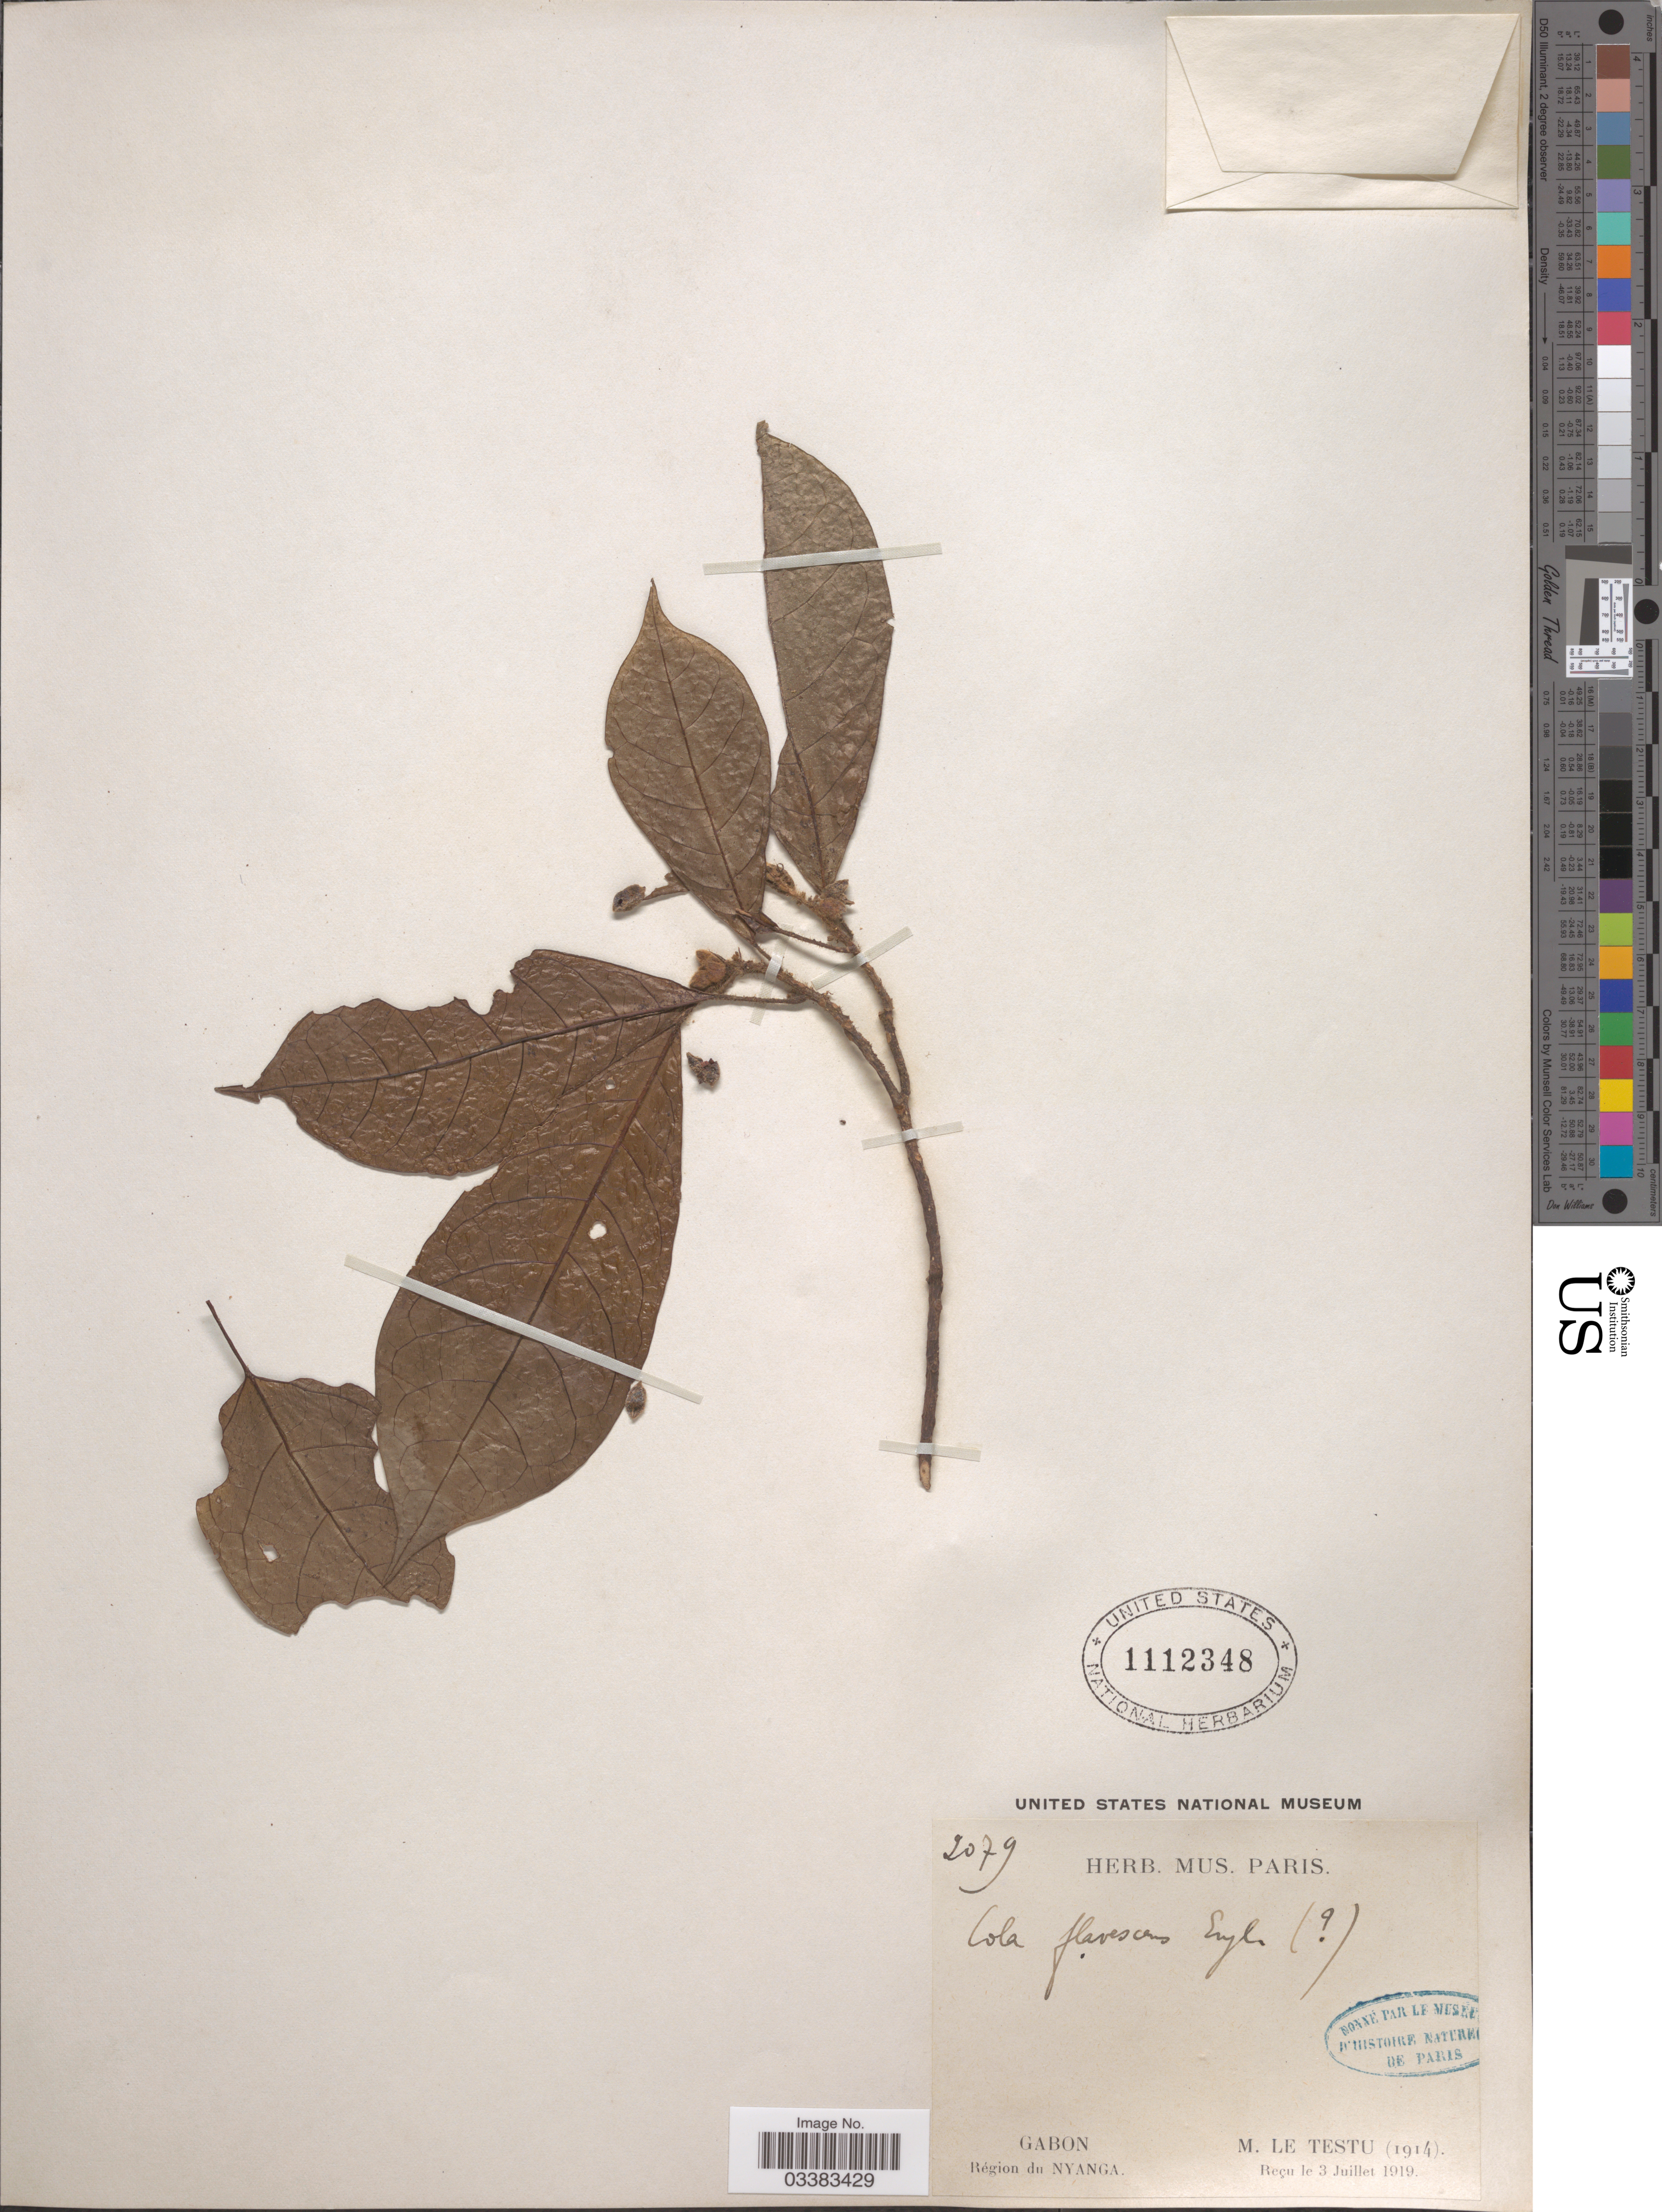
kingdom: Plantae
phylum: Tracheophyta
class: Magnoliopsida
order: Malvales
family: Malvaceae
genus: Cola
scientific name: Cola flavescens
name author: Engl.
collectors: M. Le Testu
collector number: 2079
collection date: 1914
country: Gabon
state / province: Nyanga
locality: Région du Nyanga.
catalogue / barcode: US 1112348